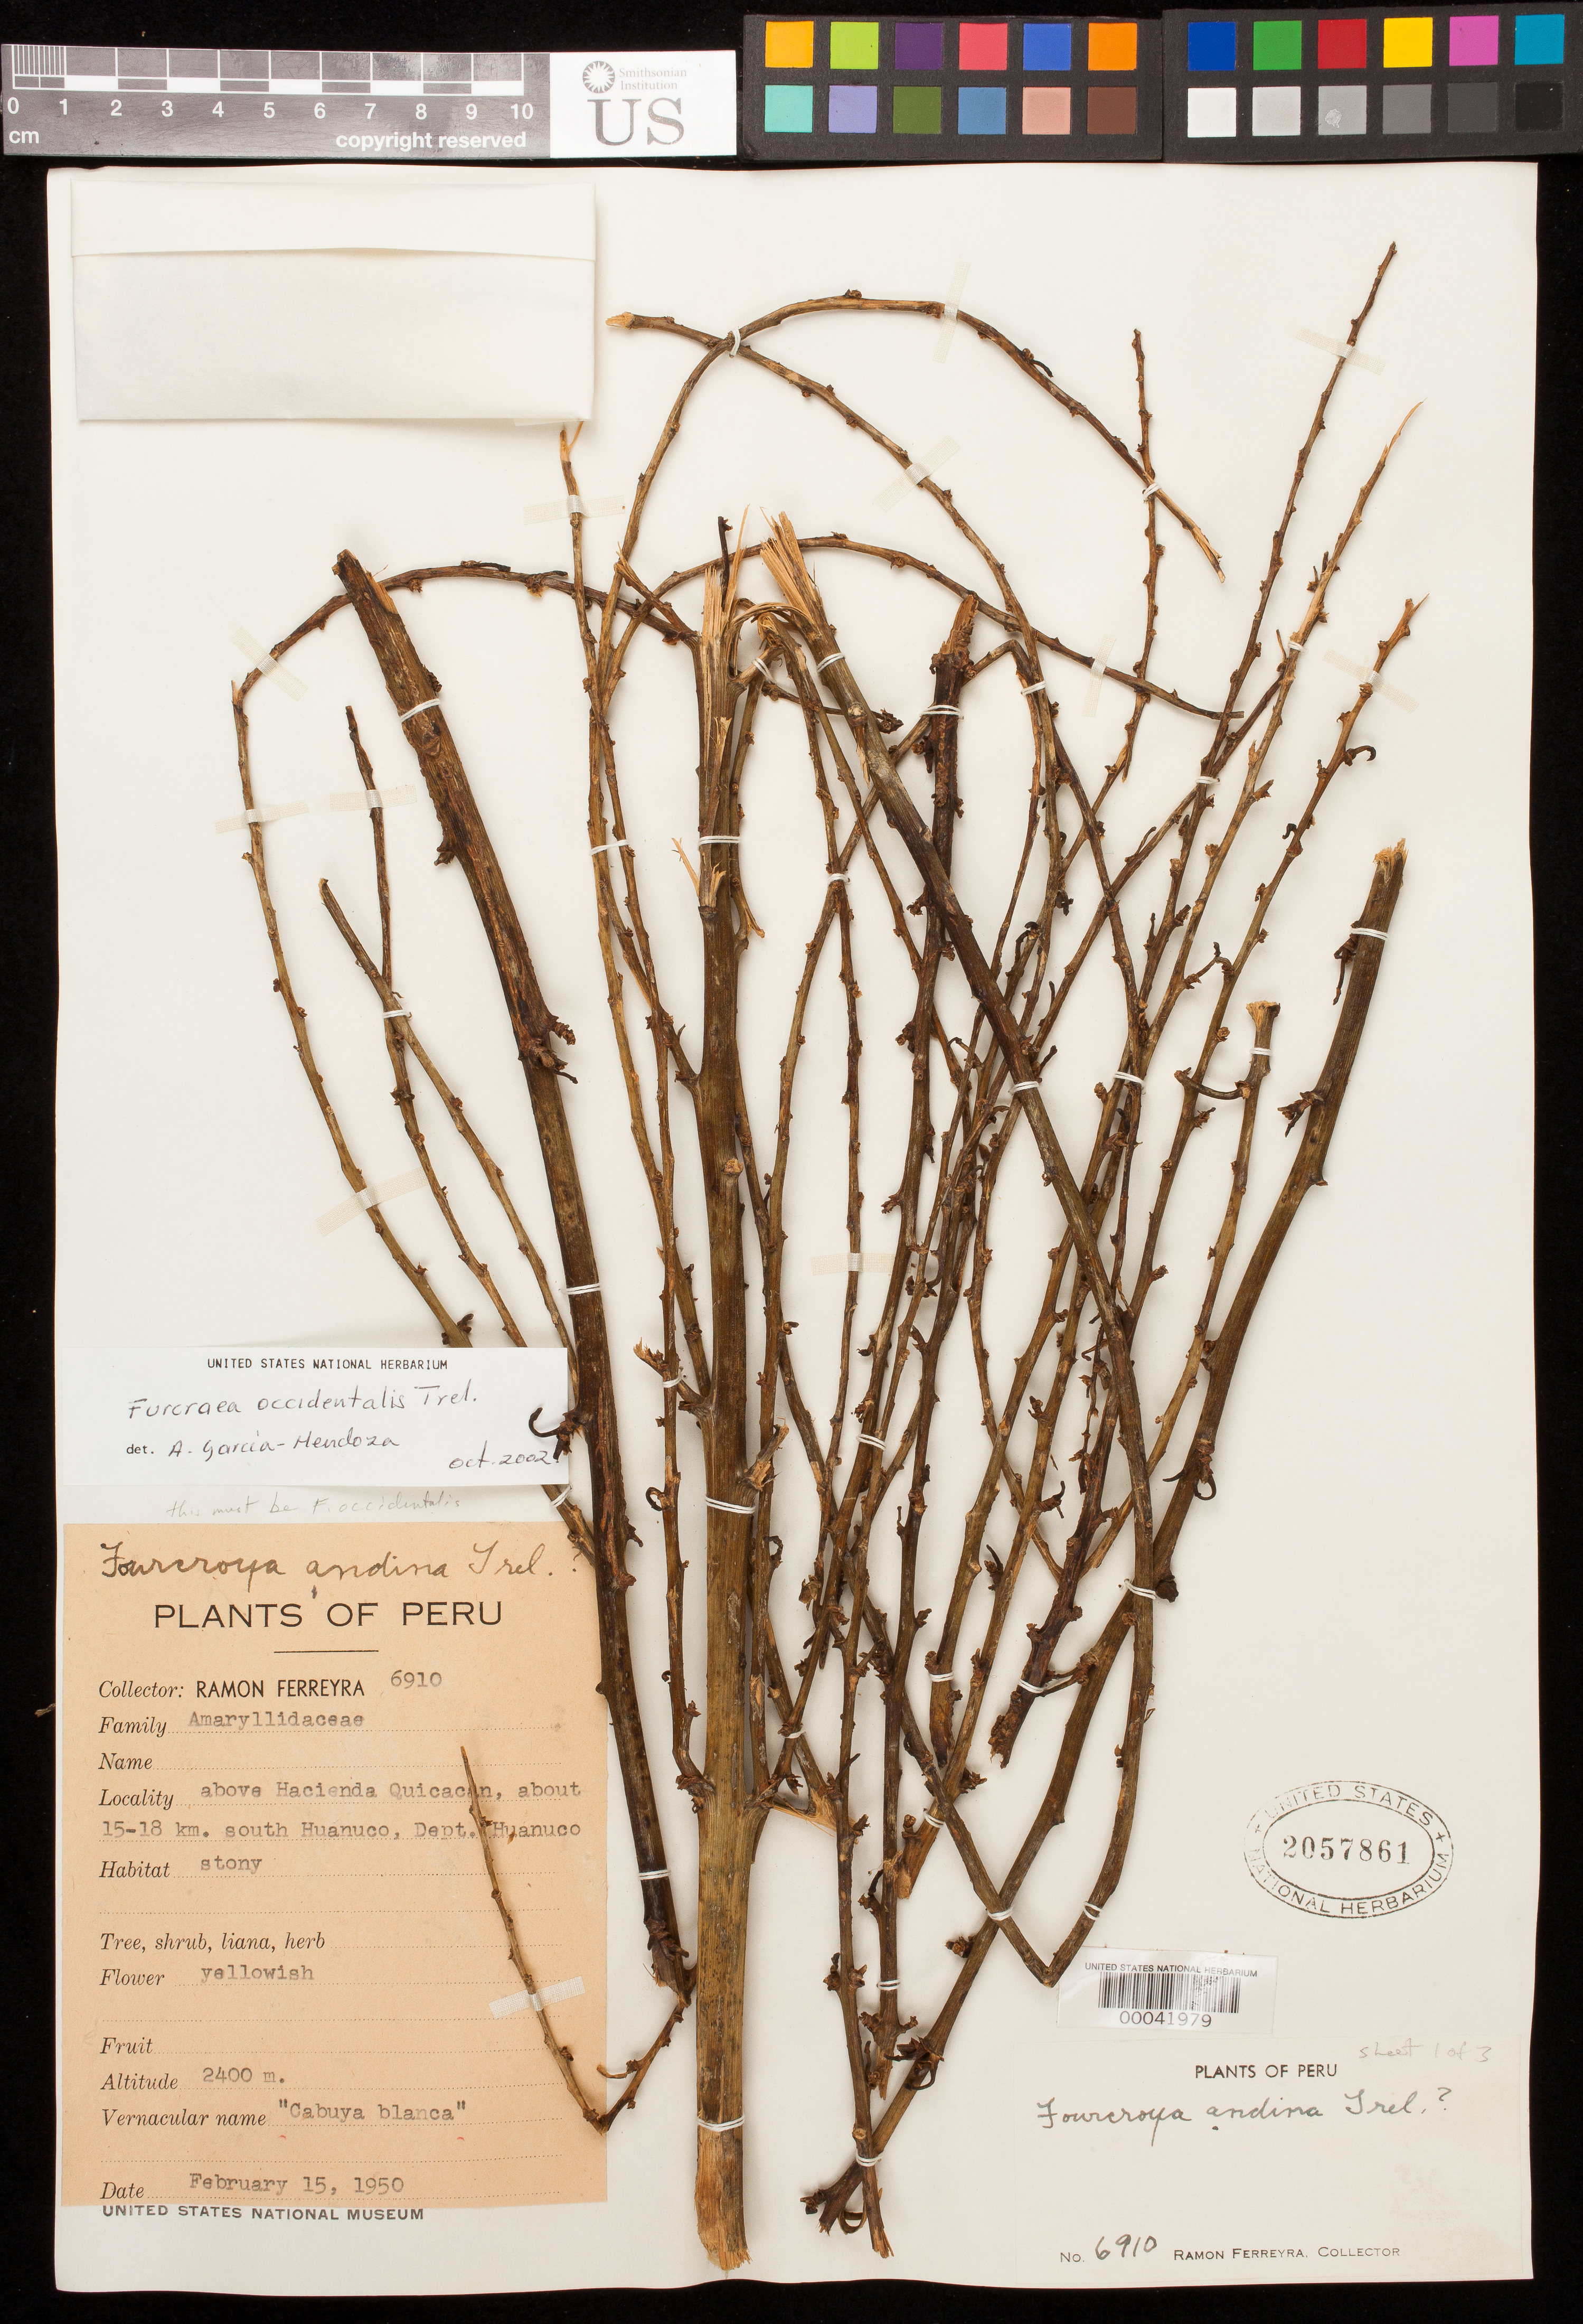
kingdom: Plantae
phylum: Tracheophyta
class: Liliopsida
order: Asparagales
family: Asparagaceae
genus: Furcraea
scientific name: Furcraea occidentalis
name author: Trel.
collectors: R. A. Ferreyra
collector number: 6910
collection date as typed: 15 Feb 1950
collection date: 1950-02-15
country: Peru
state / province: Huánuco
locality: above Hacienda Quicacan, ca. 15-18 km S [of] Huánuco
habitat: Stony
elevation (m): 2400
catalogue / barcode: US 2057861